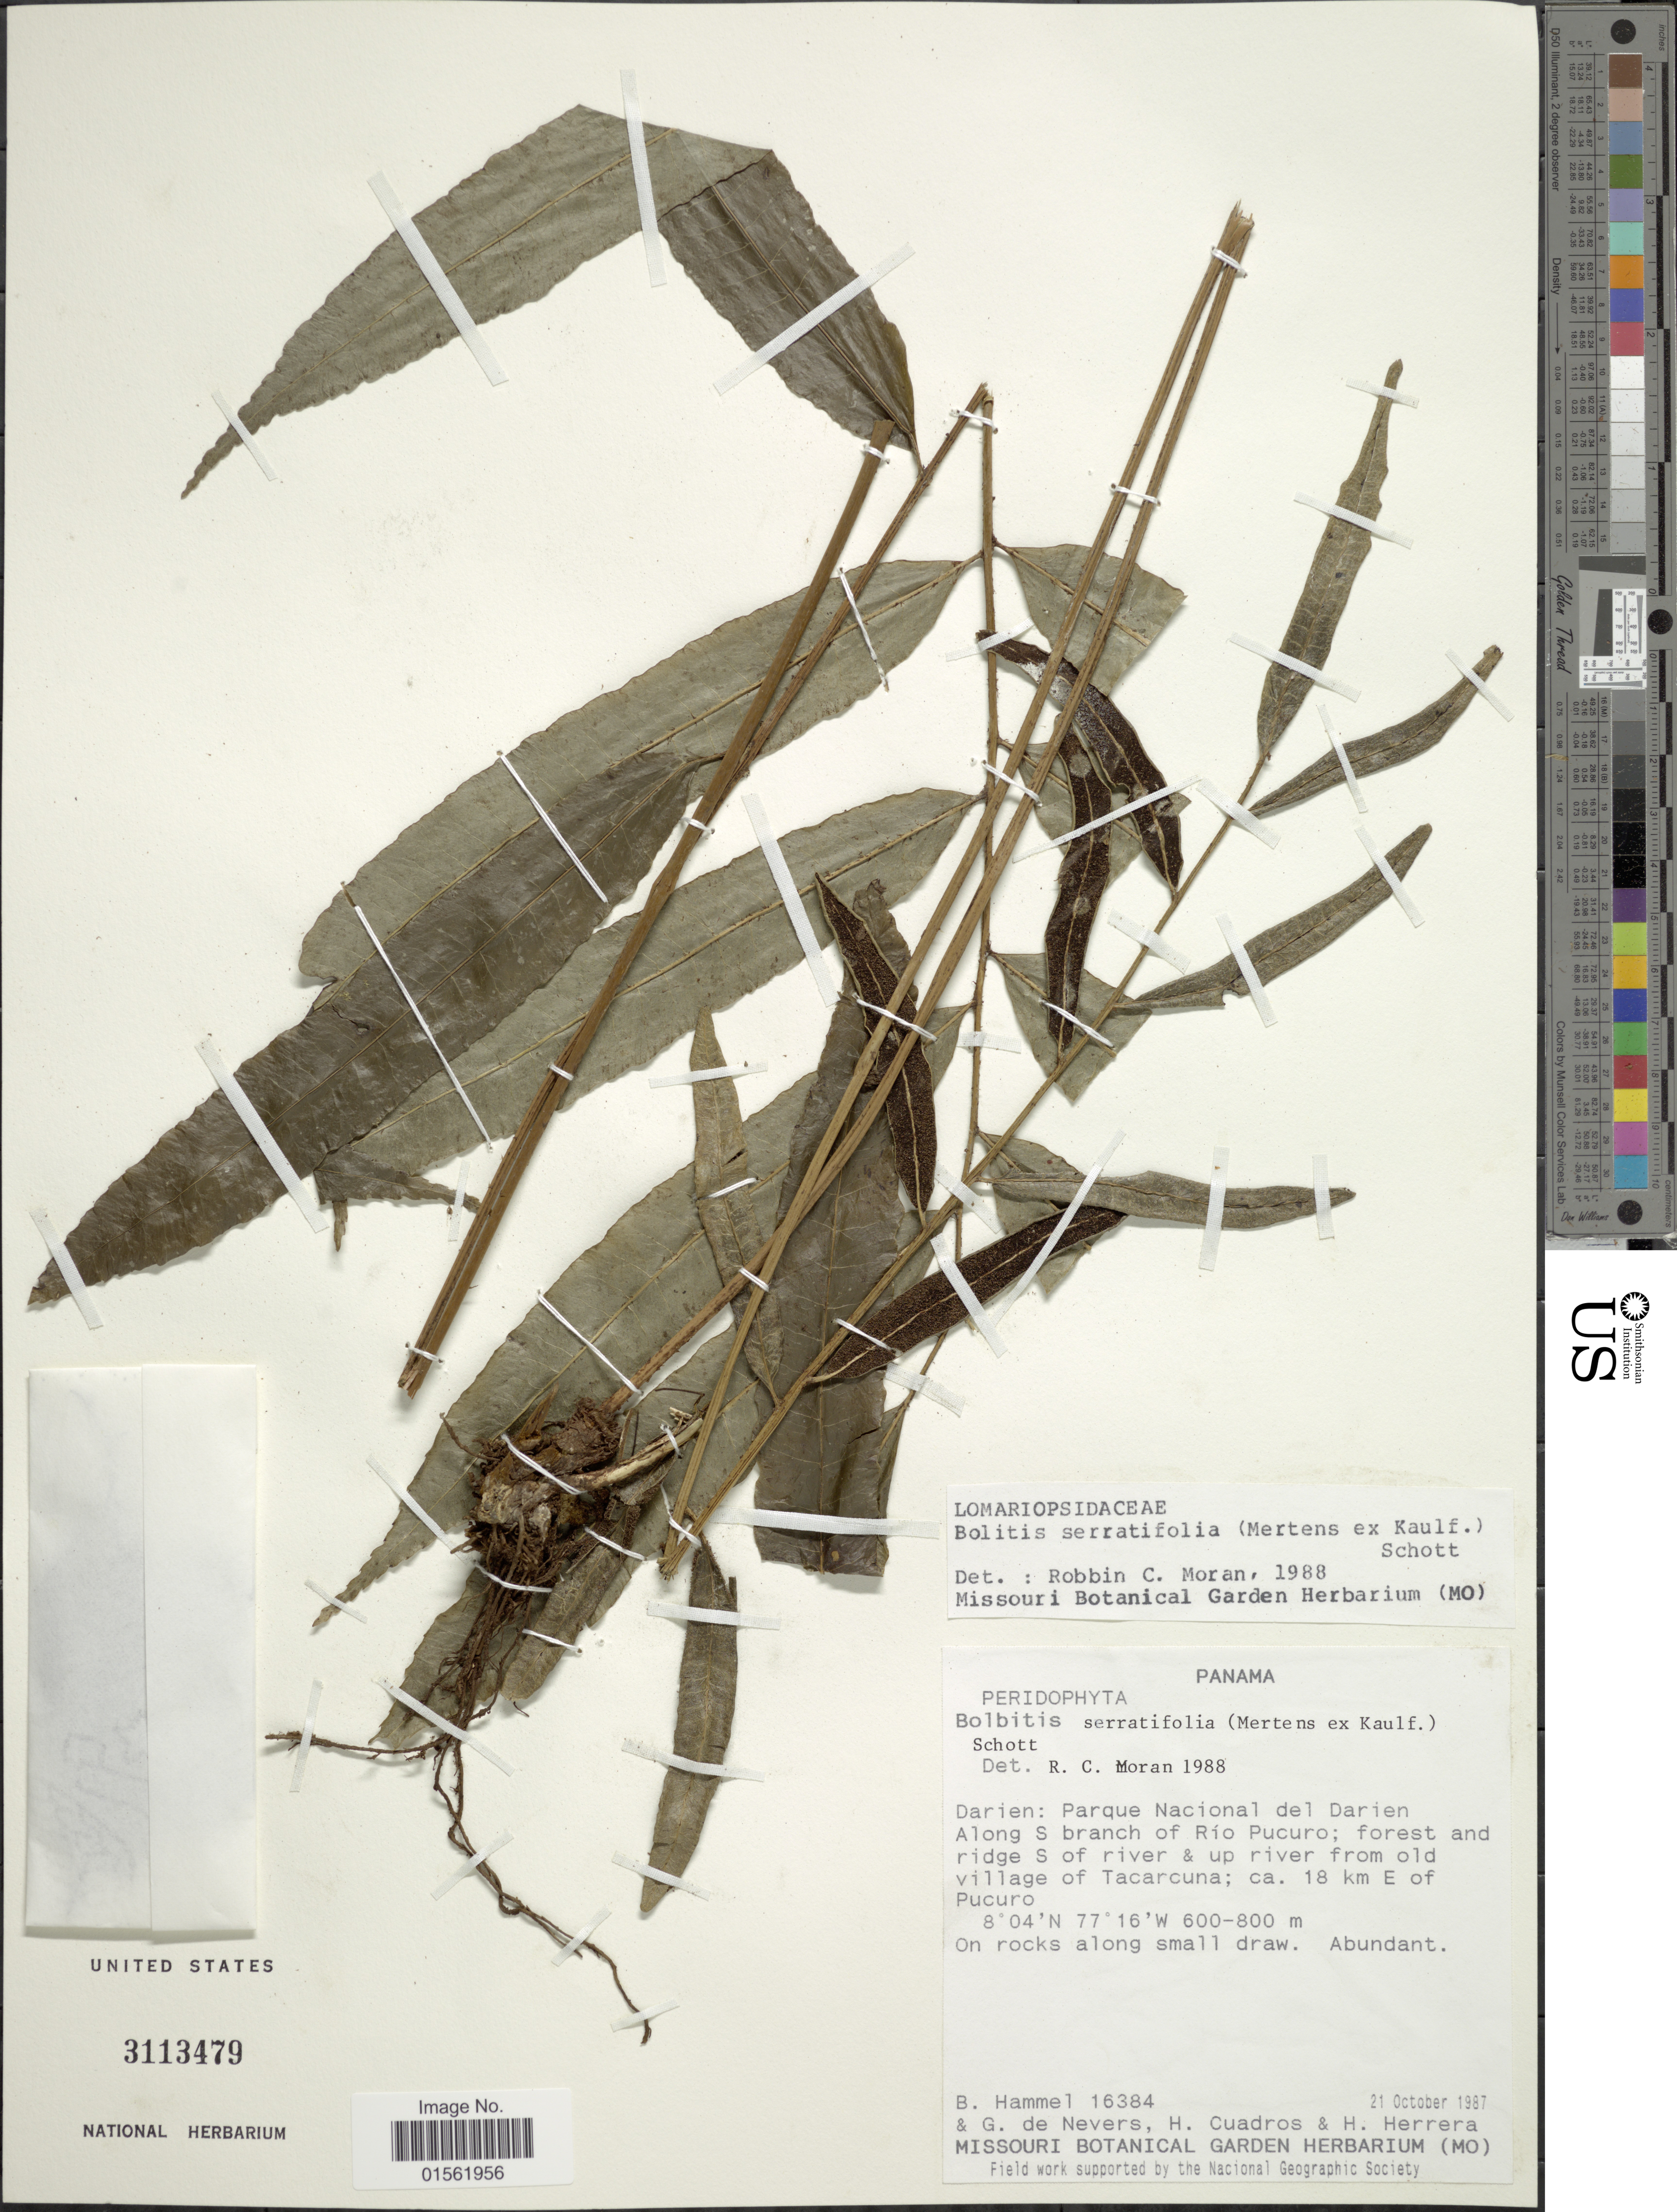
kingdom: Plantae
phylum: Tracheophyta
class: Polypodiopsida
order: Polypodiales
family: Dryopteridaceae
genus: Bolbitis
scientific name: Bolbitis serratifolia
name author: (Mert. ex Kaulf.) Schott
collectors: B. Hammel, G. DeNevers, H. Cuadros & H. Herrera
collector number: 16384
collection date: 1987-10-21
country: Panama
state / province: Darién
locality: Parque Nacional del Darien. Along S branch of Río Pucuro; forest and ridge S of river & up river from old village of Tacarcuna; ca. 18 km E of Pucuro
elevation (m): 600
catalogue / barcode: US 3113479